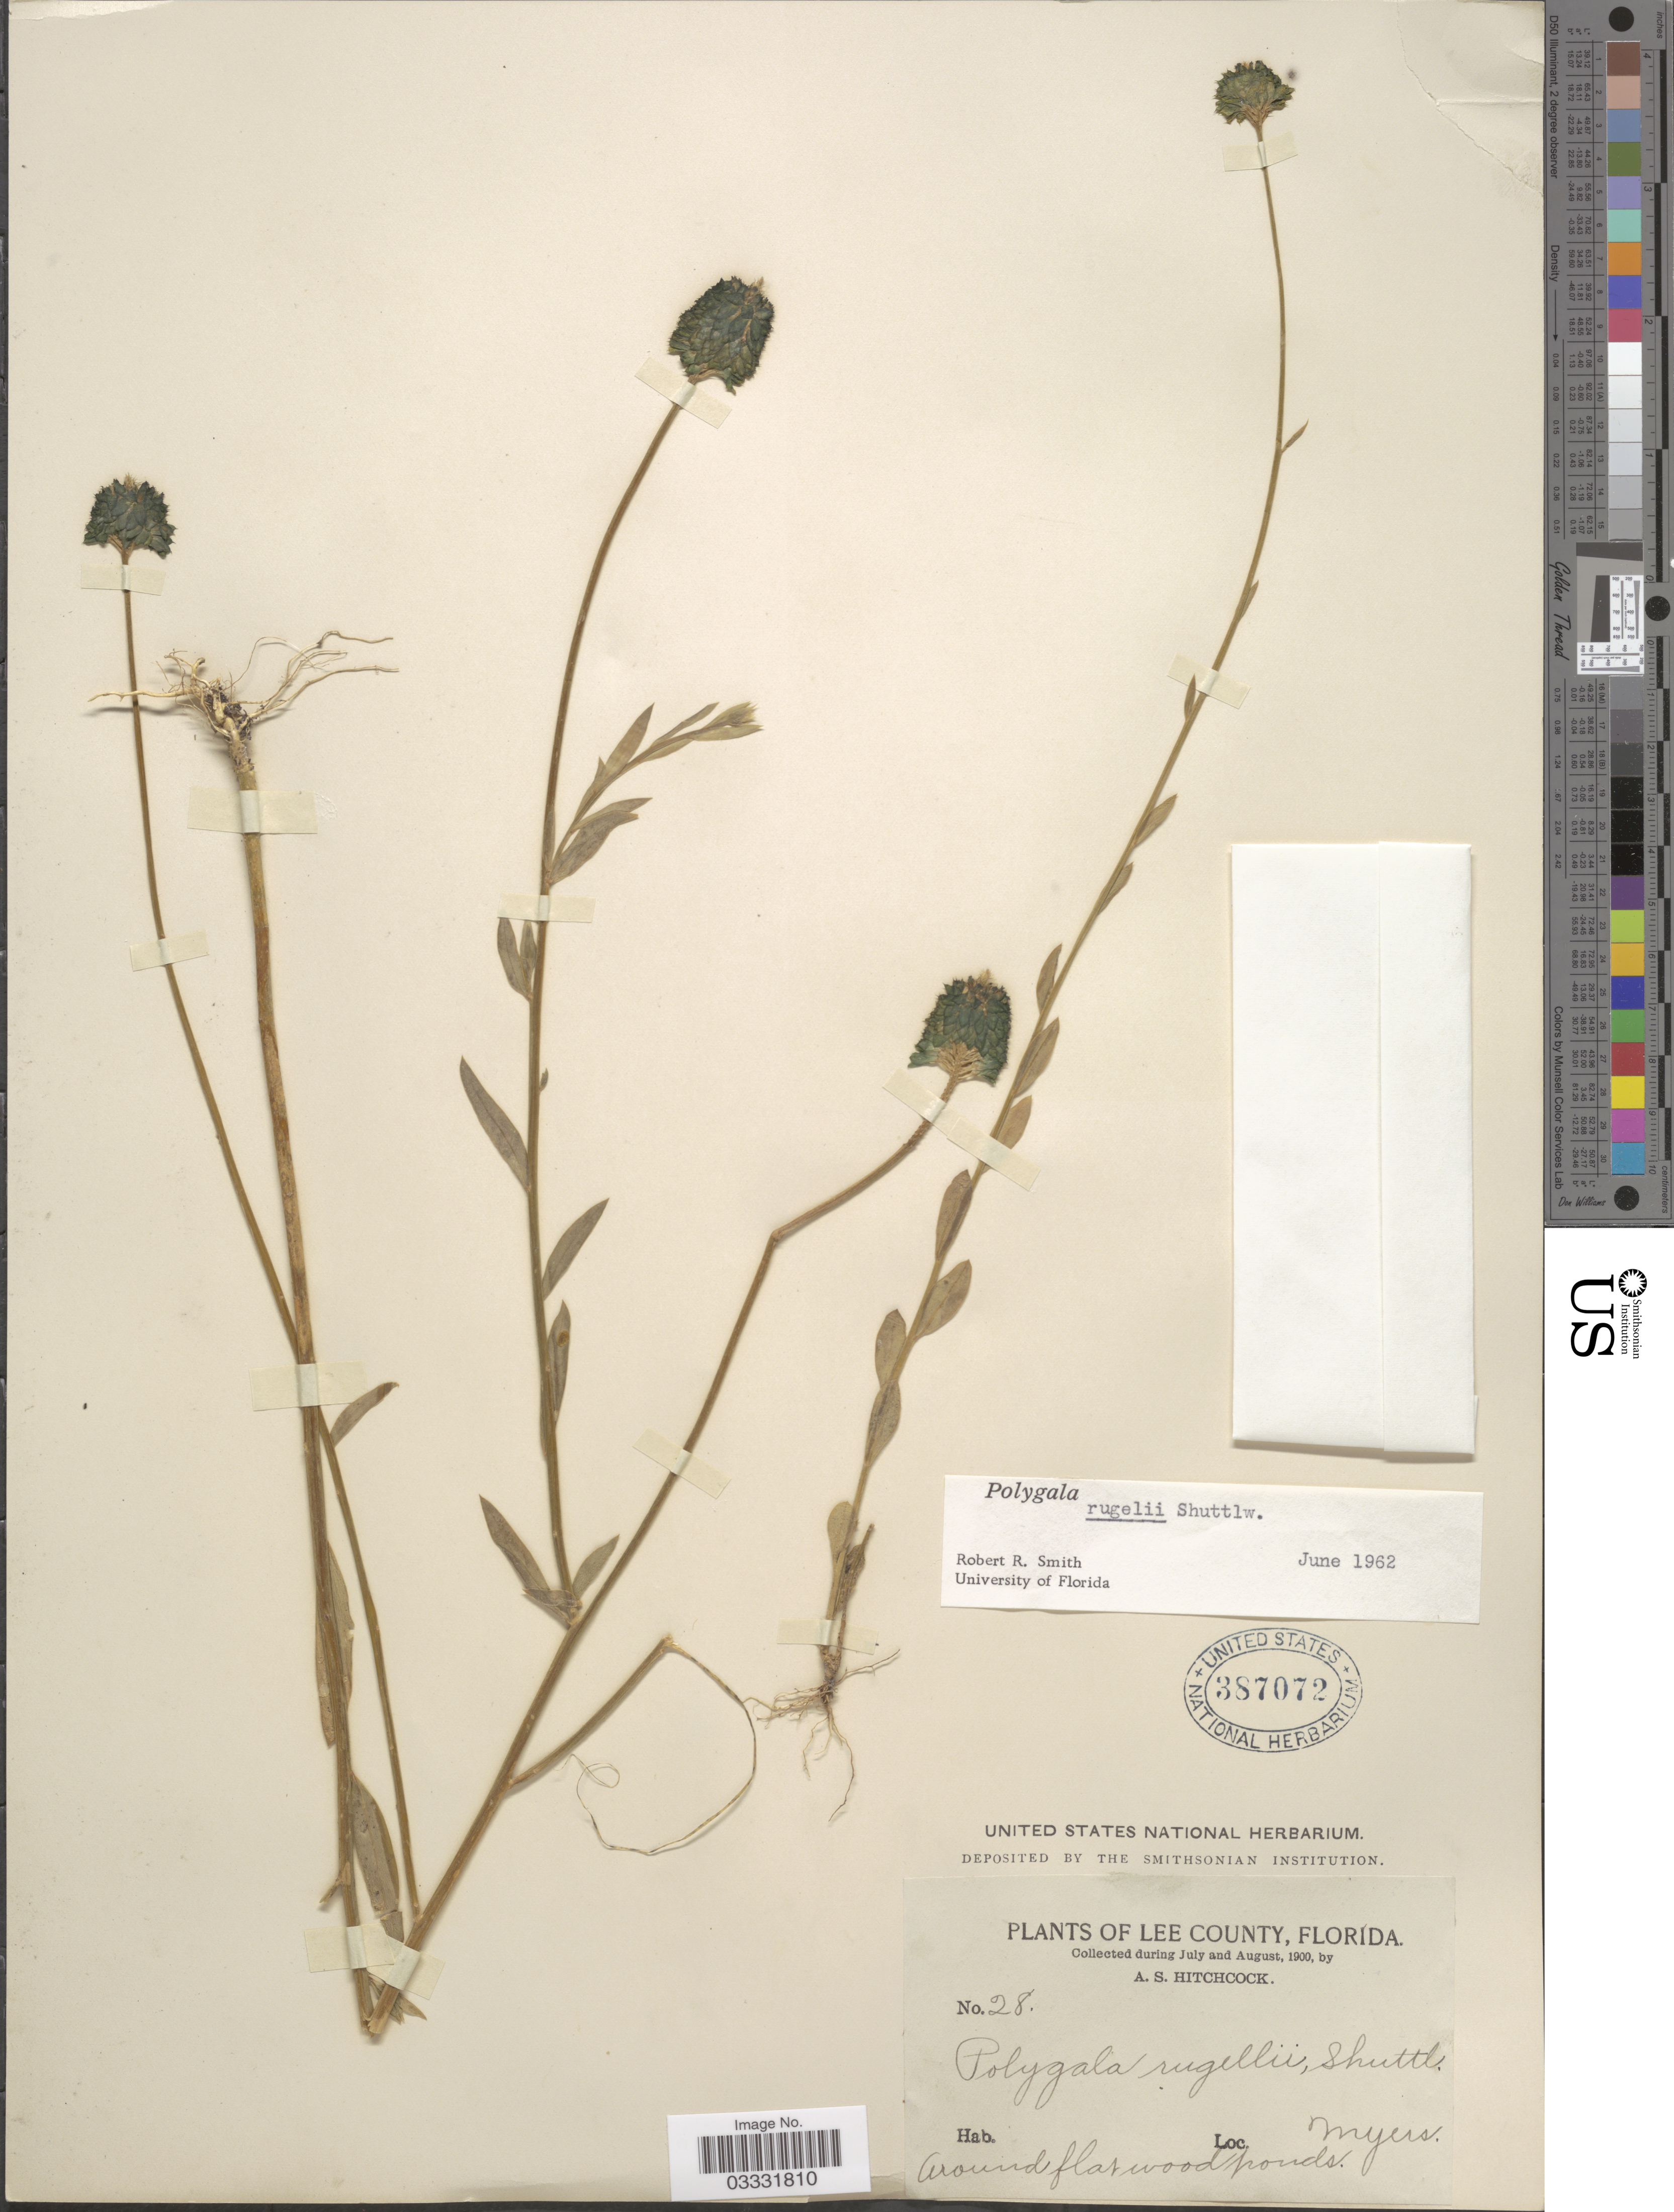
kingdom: Plantae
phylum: Tracheophyta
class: Magnoliopsida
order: Fabales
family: Polygalaceae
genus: Polygala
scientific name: Polygala rugelii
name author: Shuttlew. ex Chapm.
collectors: A. S. Hitchcock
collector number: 28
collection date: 1900-07/1900-08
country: United States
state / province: Florida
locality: Lee County. Myers.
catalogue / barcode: US 387072